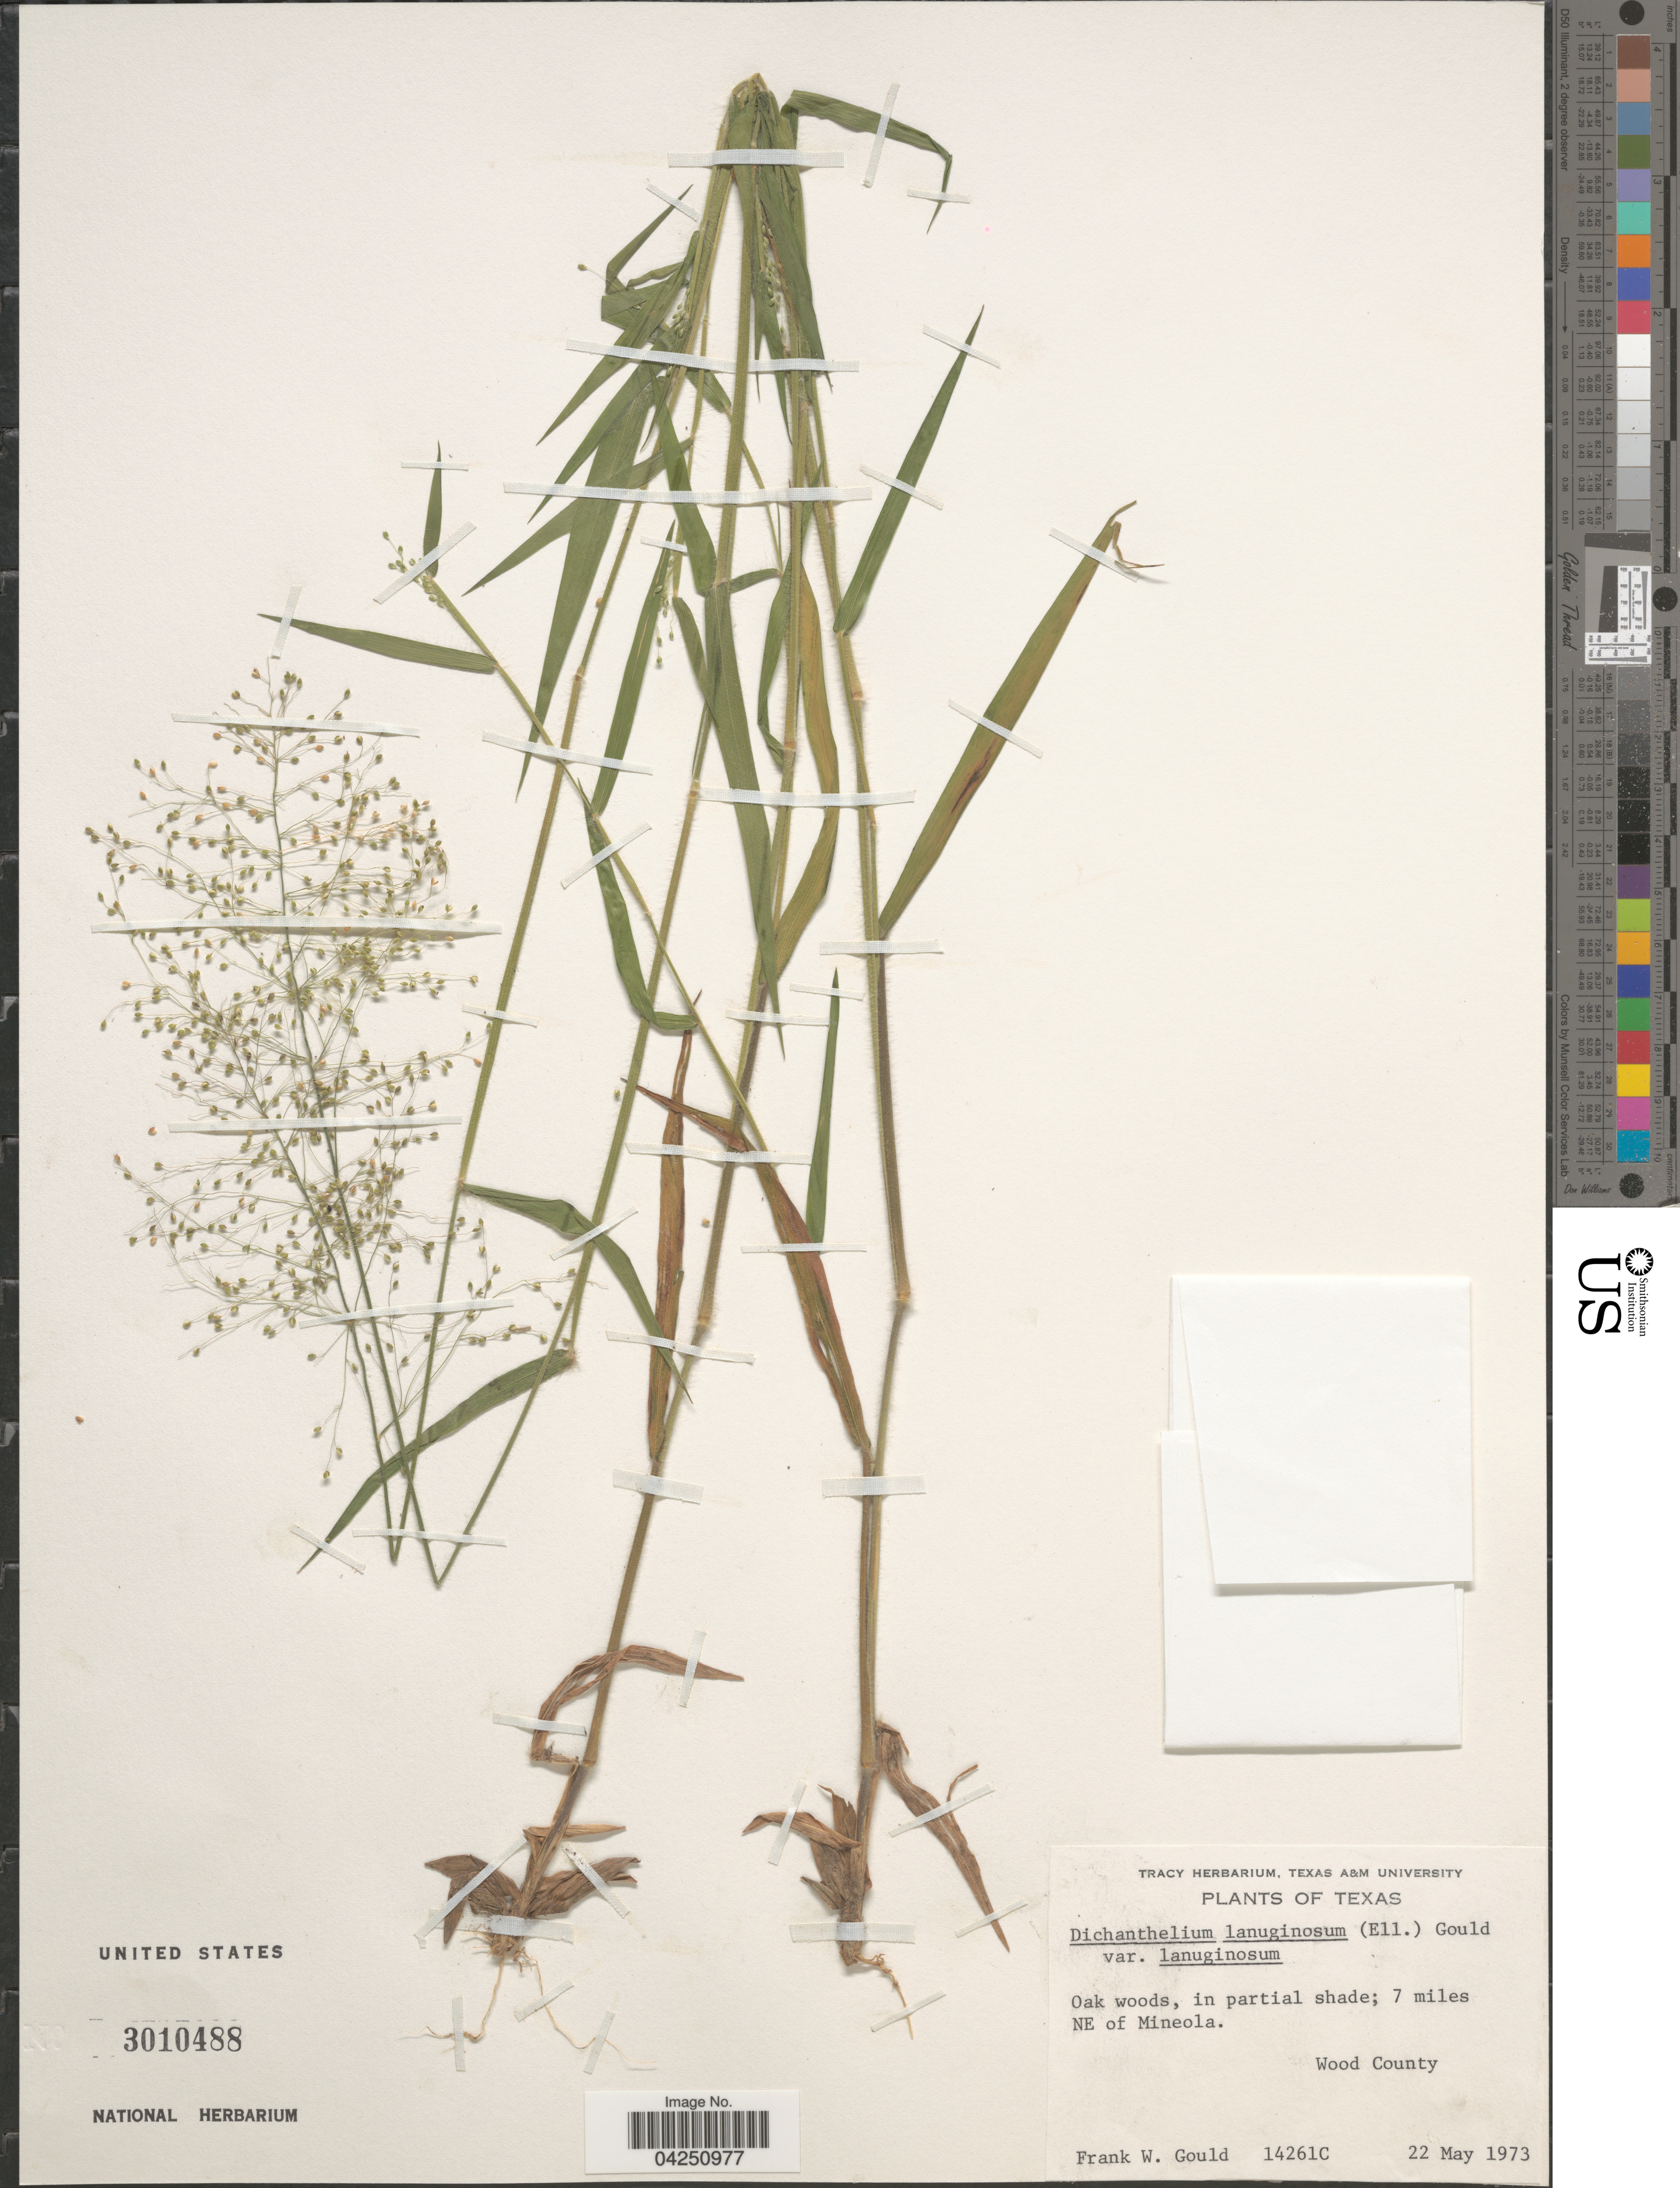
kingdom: Plantae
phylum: Tracheophyta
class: Liliopsida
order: Poales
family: Poaceae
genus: Dichanthelium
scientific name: Dichanthelium acuminatum var. acuminatum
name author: (Sw.) Gould & C.A. Clark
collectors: F. W. Gould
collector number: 14261C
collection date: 1973-05-22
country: United States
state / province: Texas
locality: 7 miles NE of Mineola. Wood County.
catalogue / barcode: US 3010488